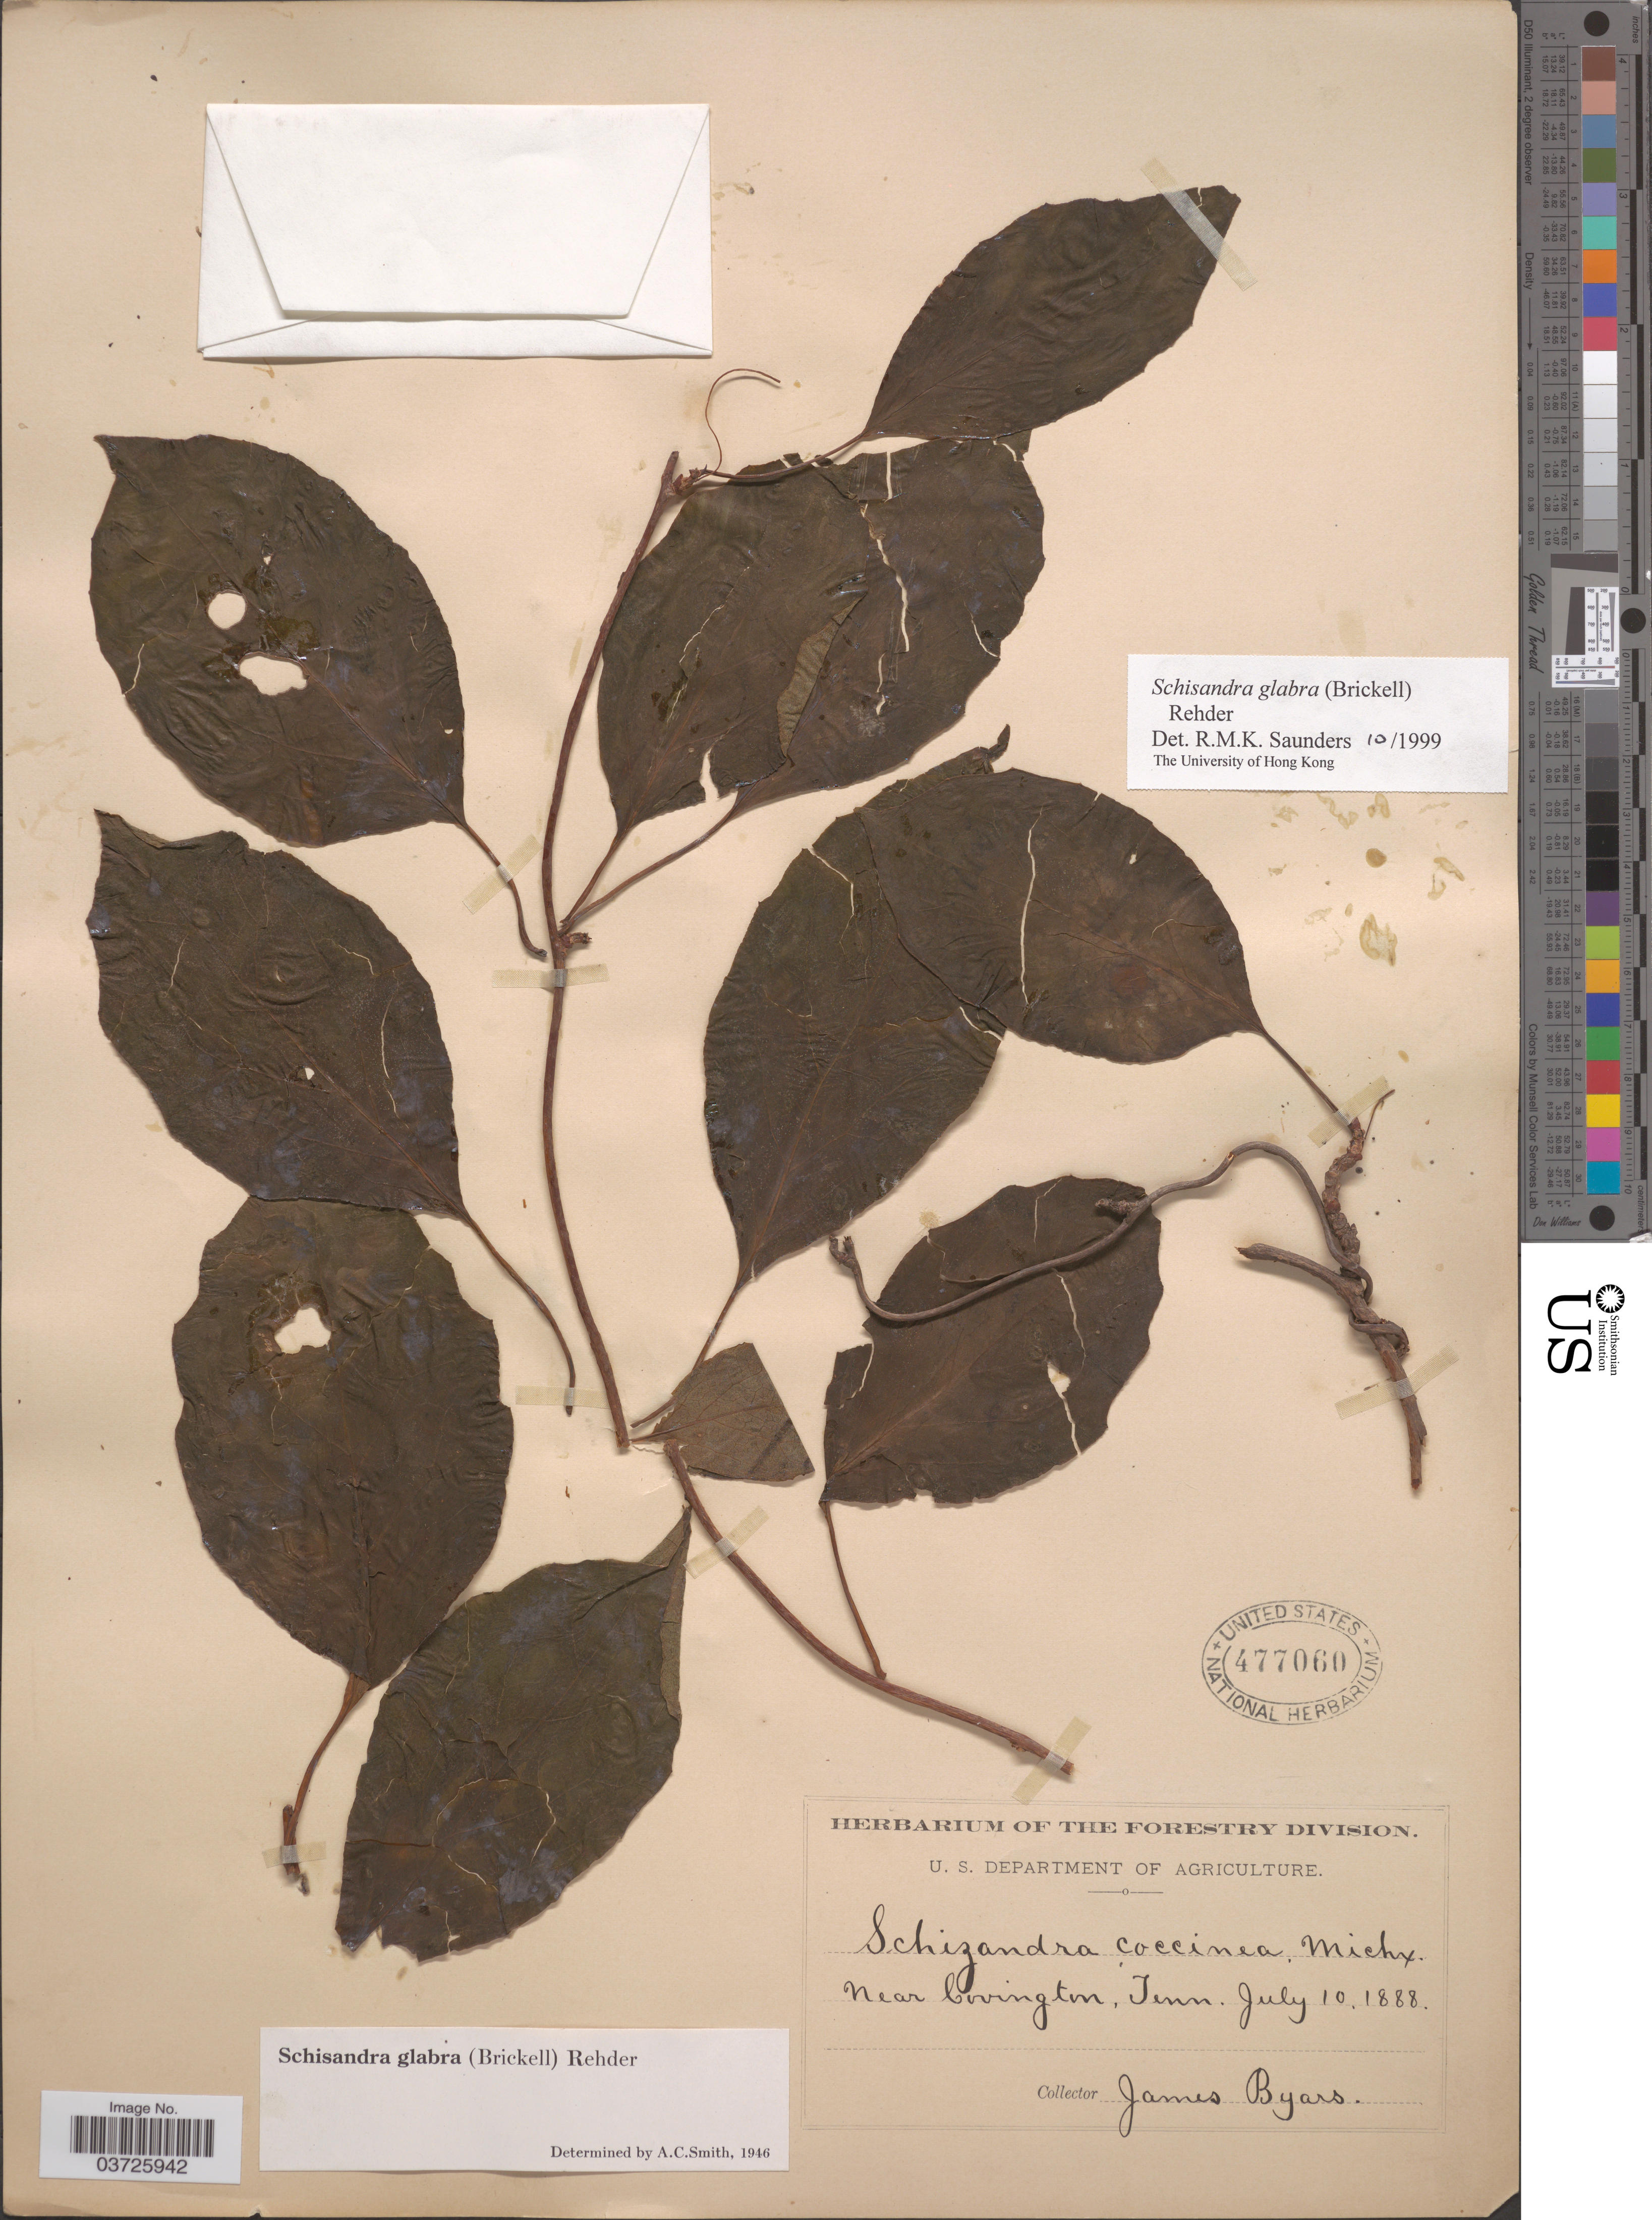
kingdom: Plantae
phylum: Tracheophyta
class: Magnoliopsida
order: Austrobaileyales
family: Schisandraceae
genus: Schisandra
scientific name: Schisandra glabra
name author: (Brickell) Rehder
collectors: J. Byars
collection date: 1888-07-10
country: United States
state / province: Tennessee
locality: Near Covington.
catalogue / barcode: US 477060